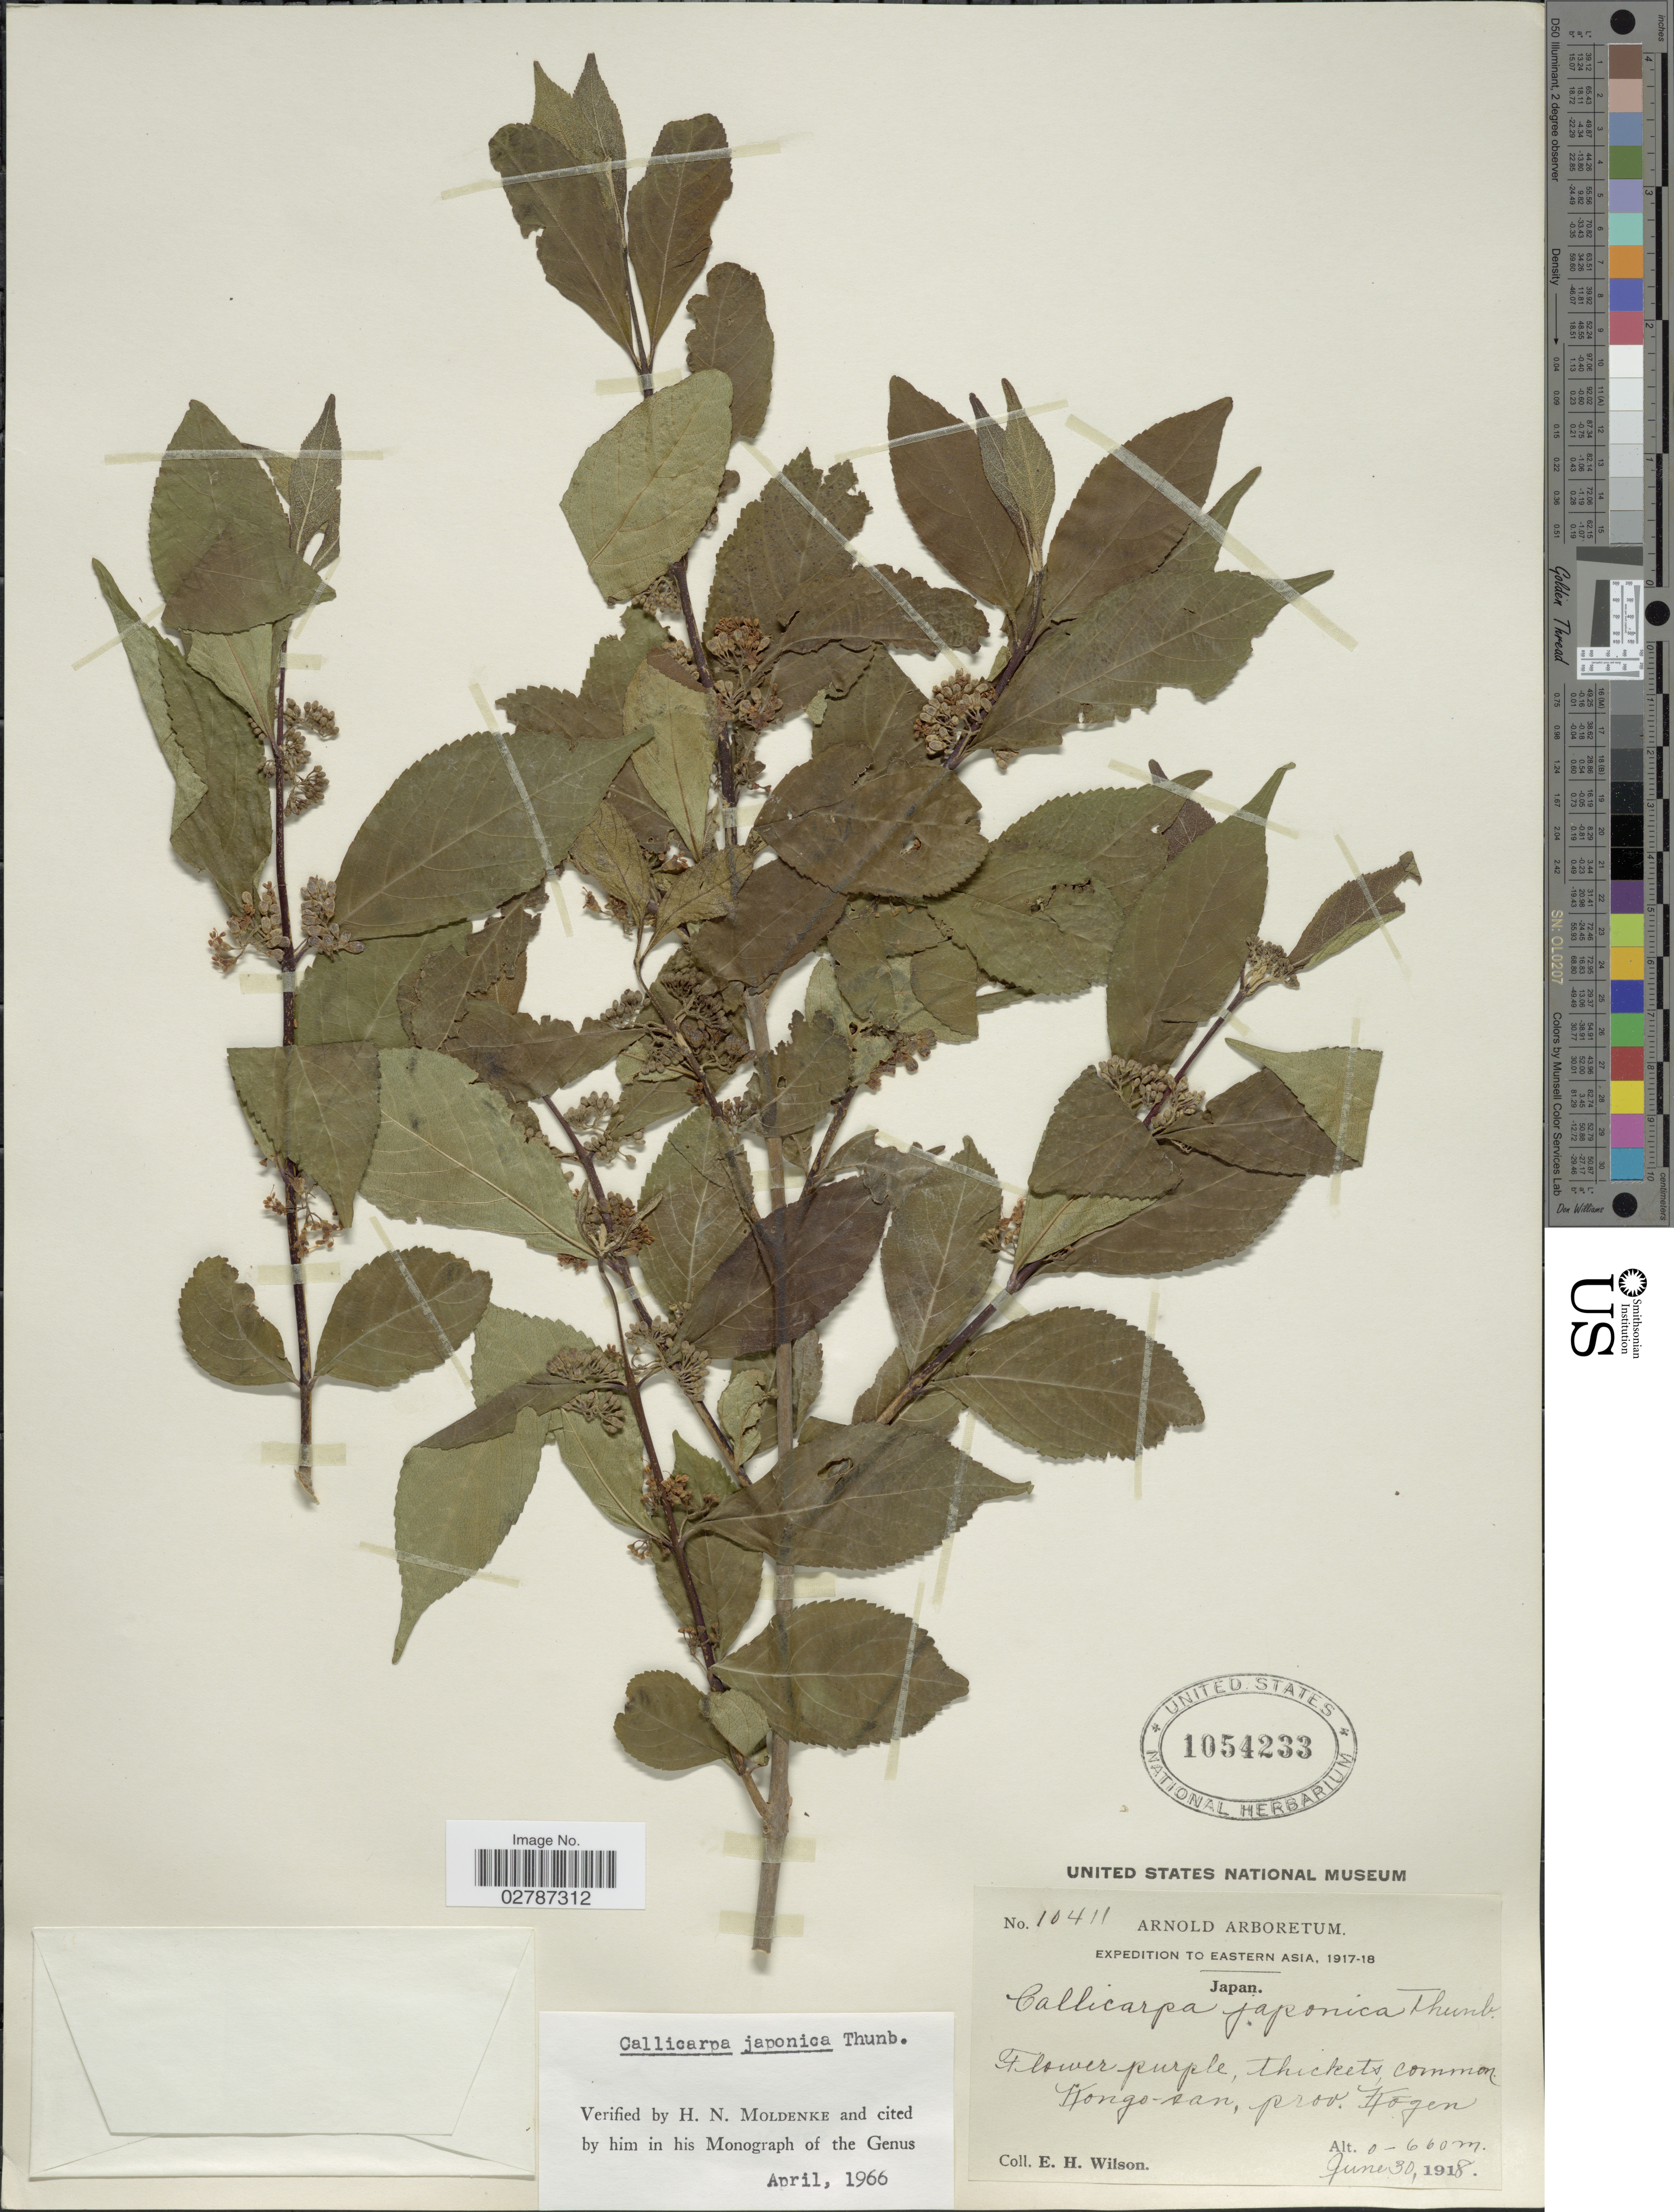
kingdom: Plantae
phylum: Tracheophyta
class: Magnoliopsida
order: Lamiales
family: Lamiaceae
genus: Callicarpa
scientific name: Callicarpa japonica var. japonica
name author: Thunb.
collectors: E. Wilson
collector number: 10411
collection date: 1918-06-30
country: Japan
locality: Eastern Asia. Kongo-san, prov. Kogen.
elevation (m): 0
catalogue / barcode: US 1054233